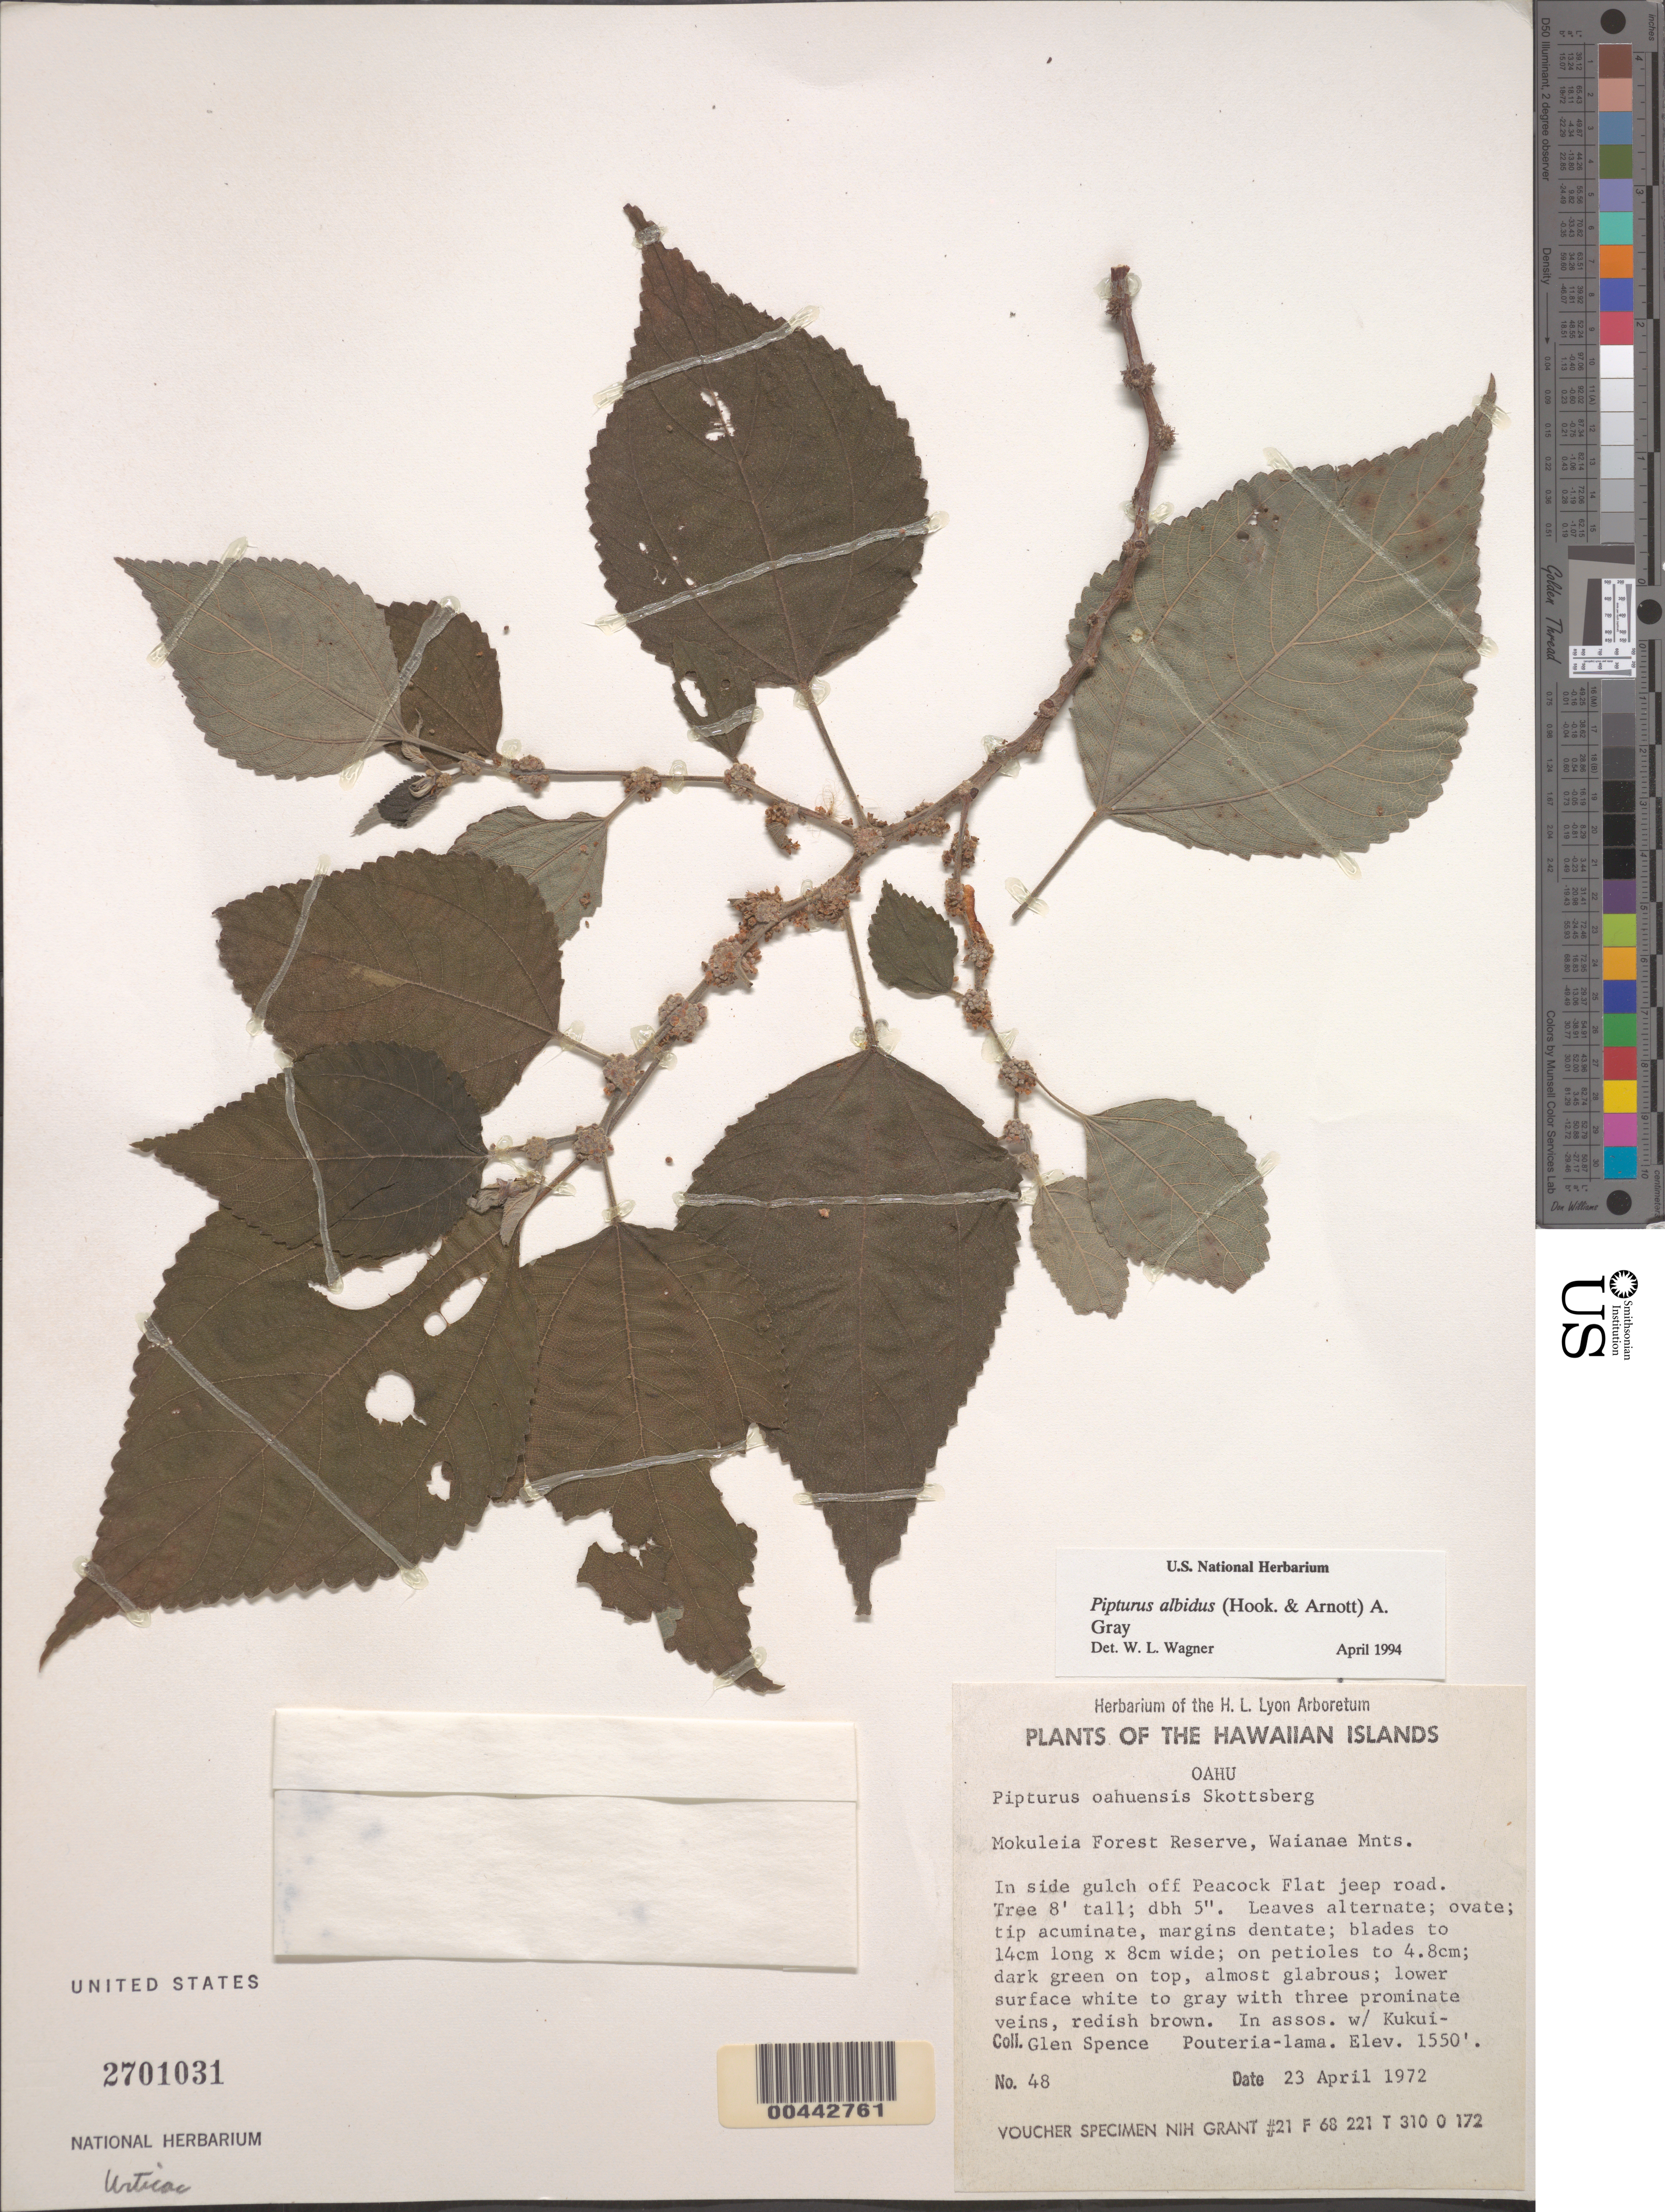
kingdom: Plantae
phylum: Tracheophyta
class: Magnoliopsida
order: Rosales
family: Urticaceae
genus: Pipturus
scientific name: Pipturus albidus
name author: (Hook. & Arn.) A. Gray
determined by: Wagner, W. L., (BOT), Smithsonian Institution - National Museum of Natural History (UNITED STATES)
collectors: G. Spence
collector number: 48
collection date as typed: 23 Apr 1972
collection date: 1972-04-23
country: United States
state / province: Hawaii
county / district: Honolulu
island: Oahu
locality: Mokuleia Forest Reserve, Waianae Mnts., in side gulch of Peacock Flat jeep road.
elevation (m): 472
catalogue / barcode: US 2701031